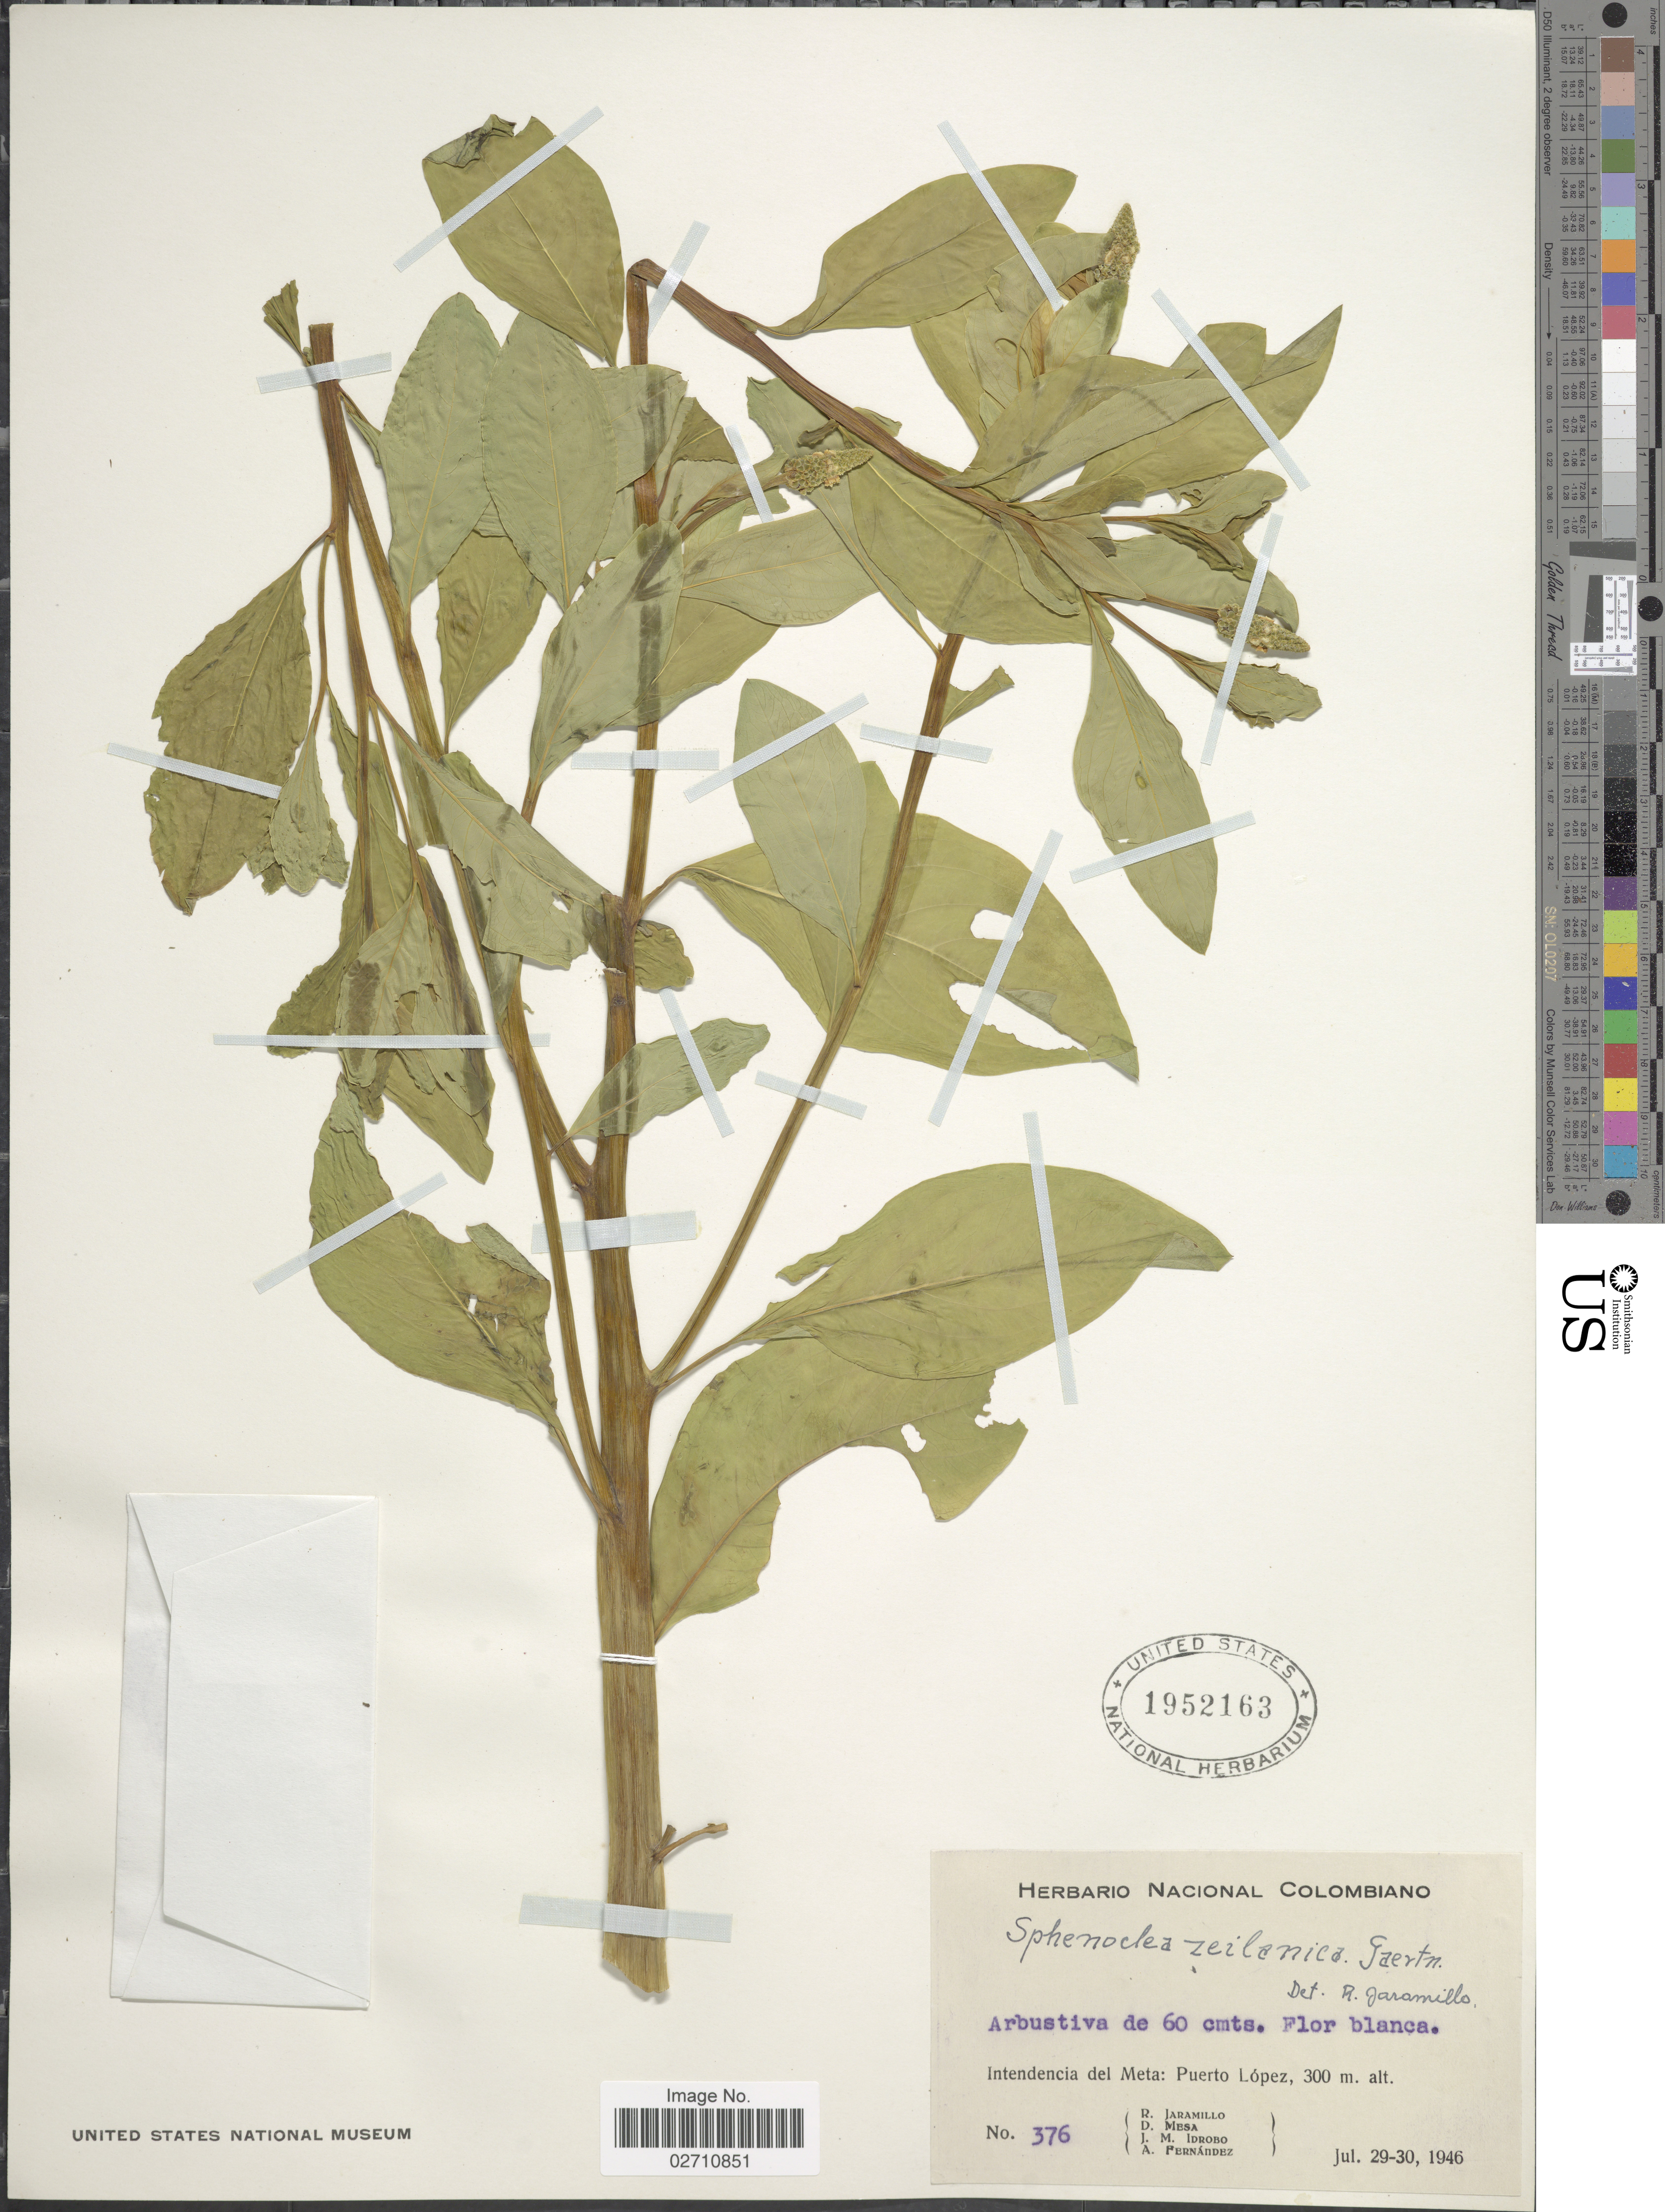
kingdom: Plantae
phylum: Tracheophyta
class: Magnoliopsida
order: Solanales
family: Sphenocleaceae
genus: Sphenoclea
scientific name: Sphenoclea zeylanica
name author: Gaertn.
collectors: R. Jaramillo M., D. Mesa, J. M. Idrobo & A. Fernández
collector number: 376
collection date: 1946-07-29/1946-07-30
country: Colombia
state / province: Meta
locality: Puerto Lopez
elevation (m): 300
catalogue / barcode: US 1952163